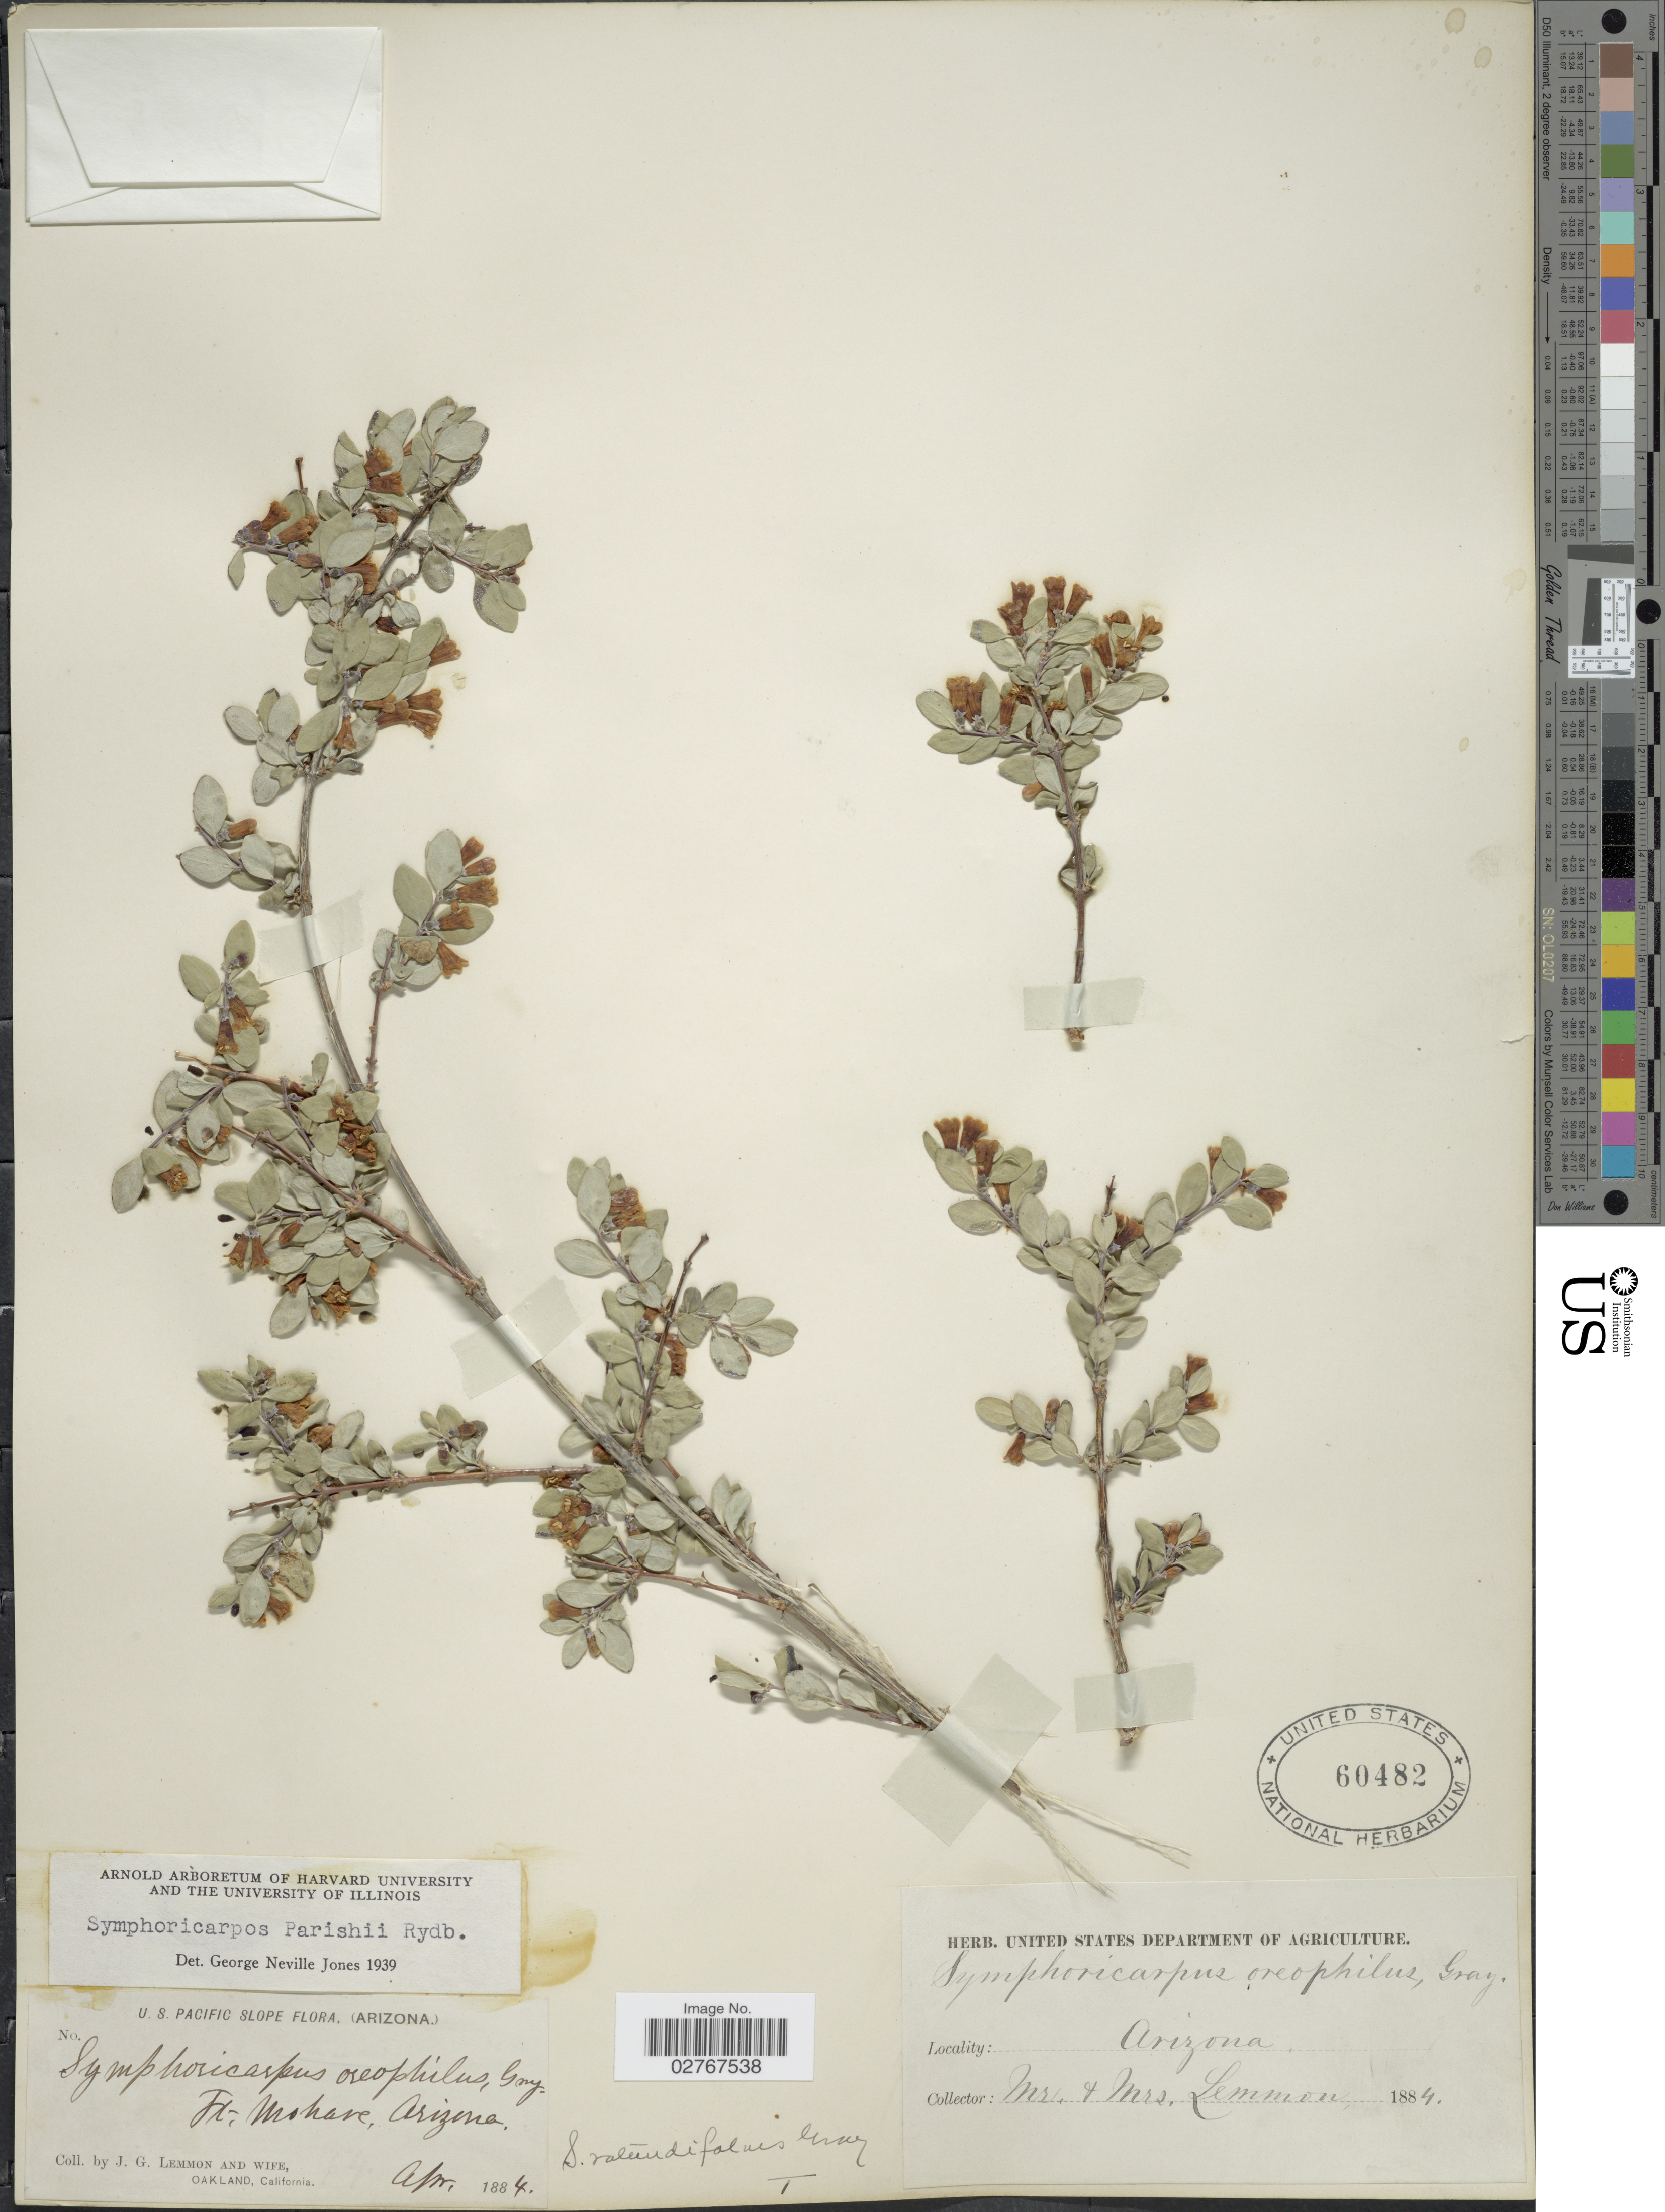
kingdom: Plantae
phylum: Tracheophyta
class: Magnoliopsida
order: Dipsacales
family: Caprifoliaceae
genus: Symphoricarpos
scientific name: Symphoricarpos parishii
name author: Rydb.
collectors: J. Lemmon & Mrs. J. G. Lemmon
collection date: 1884-04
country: United States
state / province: Arizona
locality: Ft. Mohave.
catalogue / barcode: US 60482